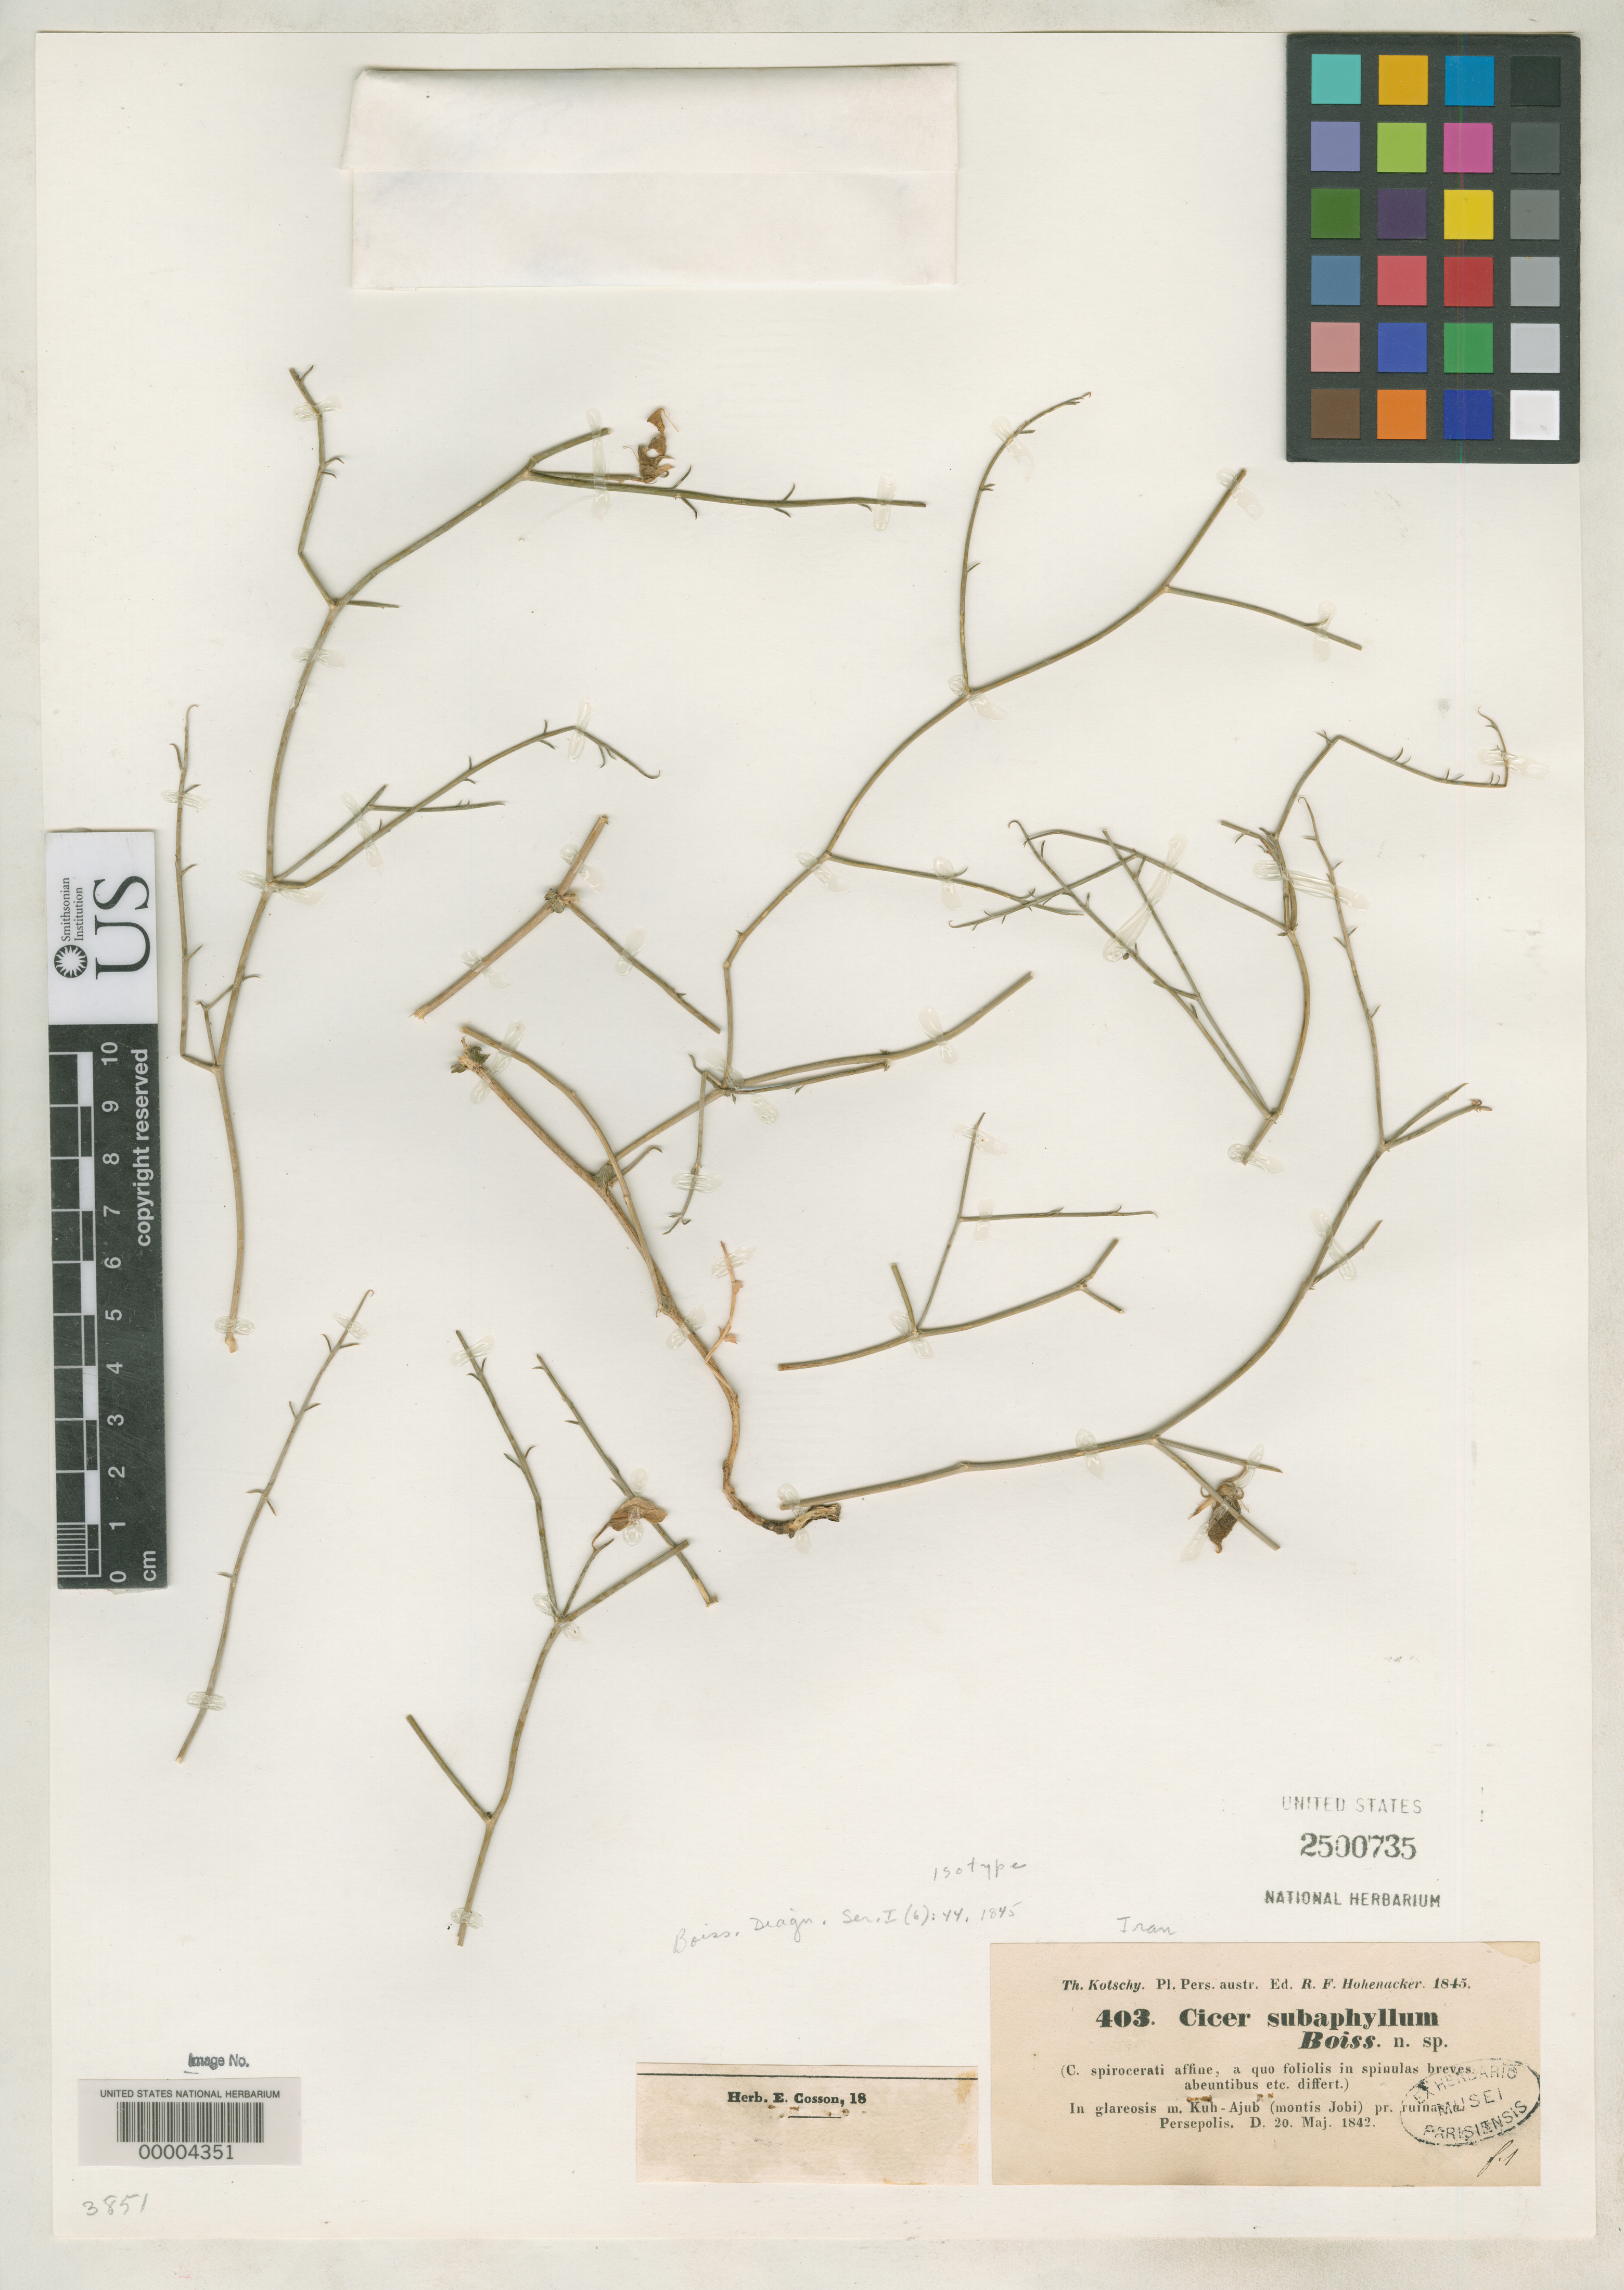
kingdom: Plantae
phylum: Tracheophyta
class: Magnoliopsida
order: Fabales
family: Fabaceae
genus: Cicer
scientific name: Cicer subaphyllum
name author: Boiss.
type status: Isotype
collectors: R. F. Hohenacker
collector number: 403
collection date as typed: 20 May 1842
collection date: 1842-05-20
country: Iran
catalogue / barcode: US 2500735